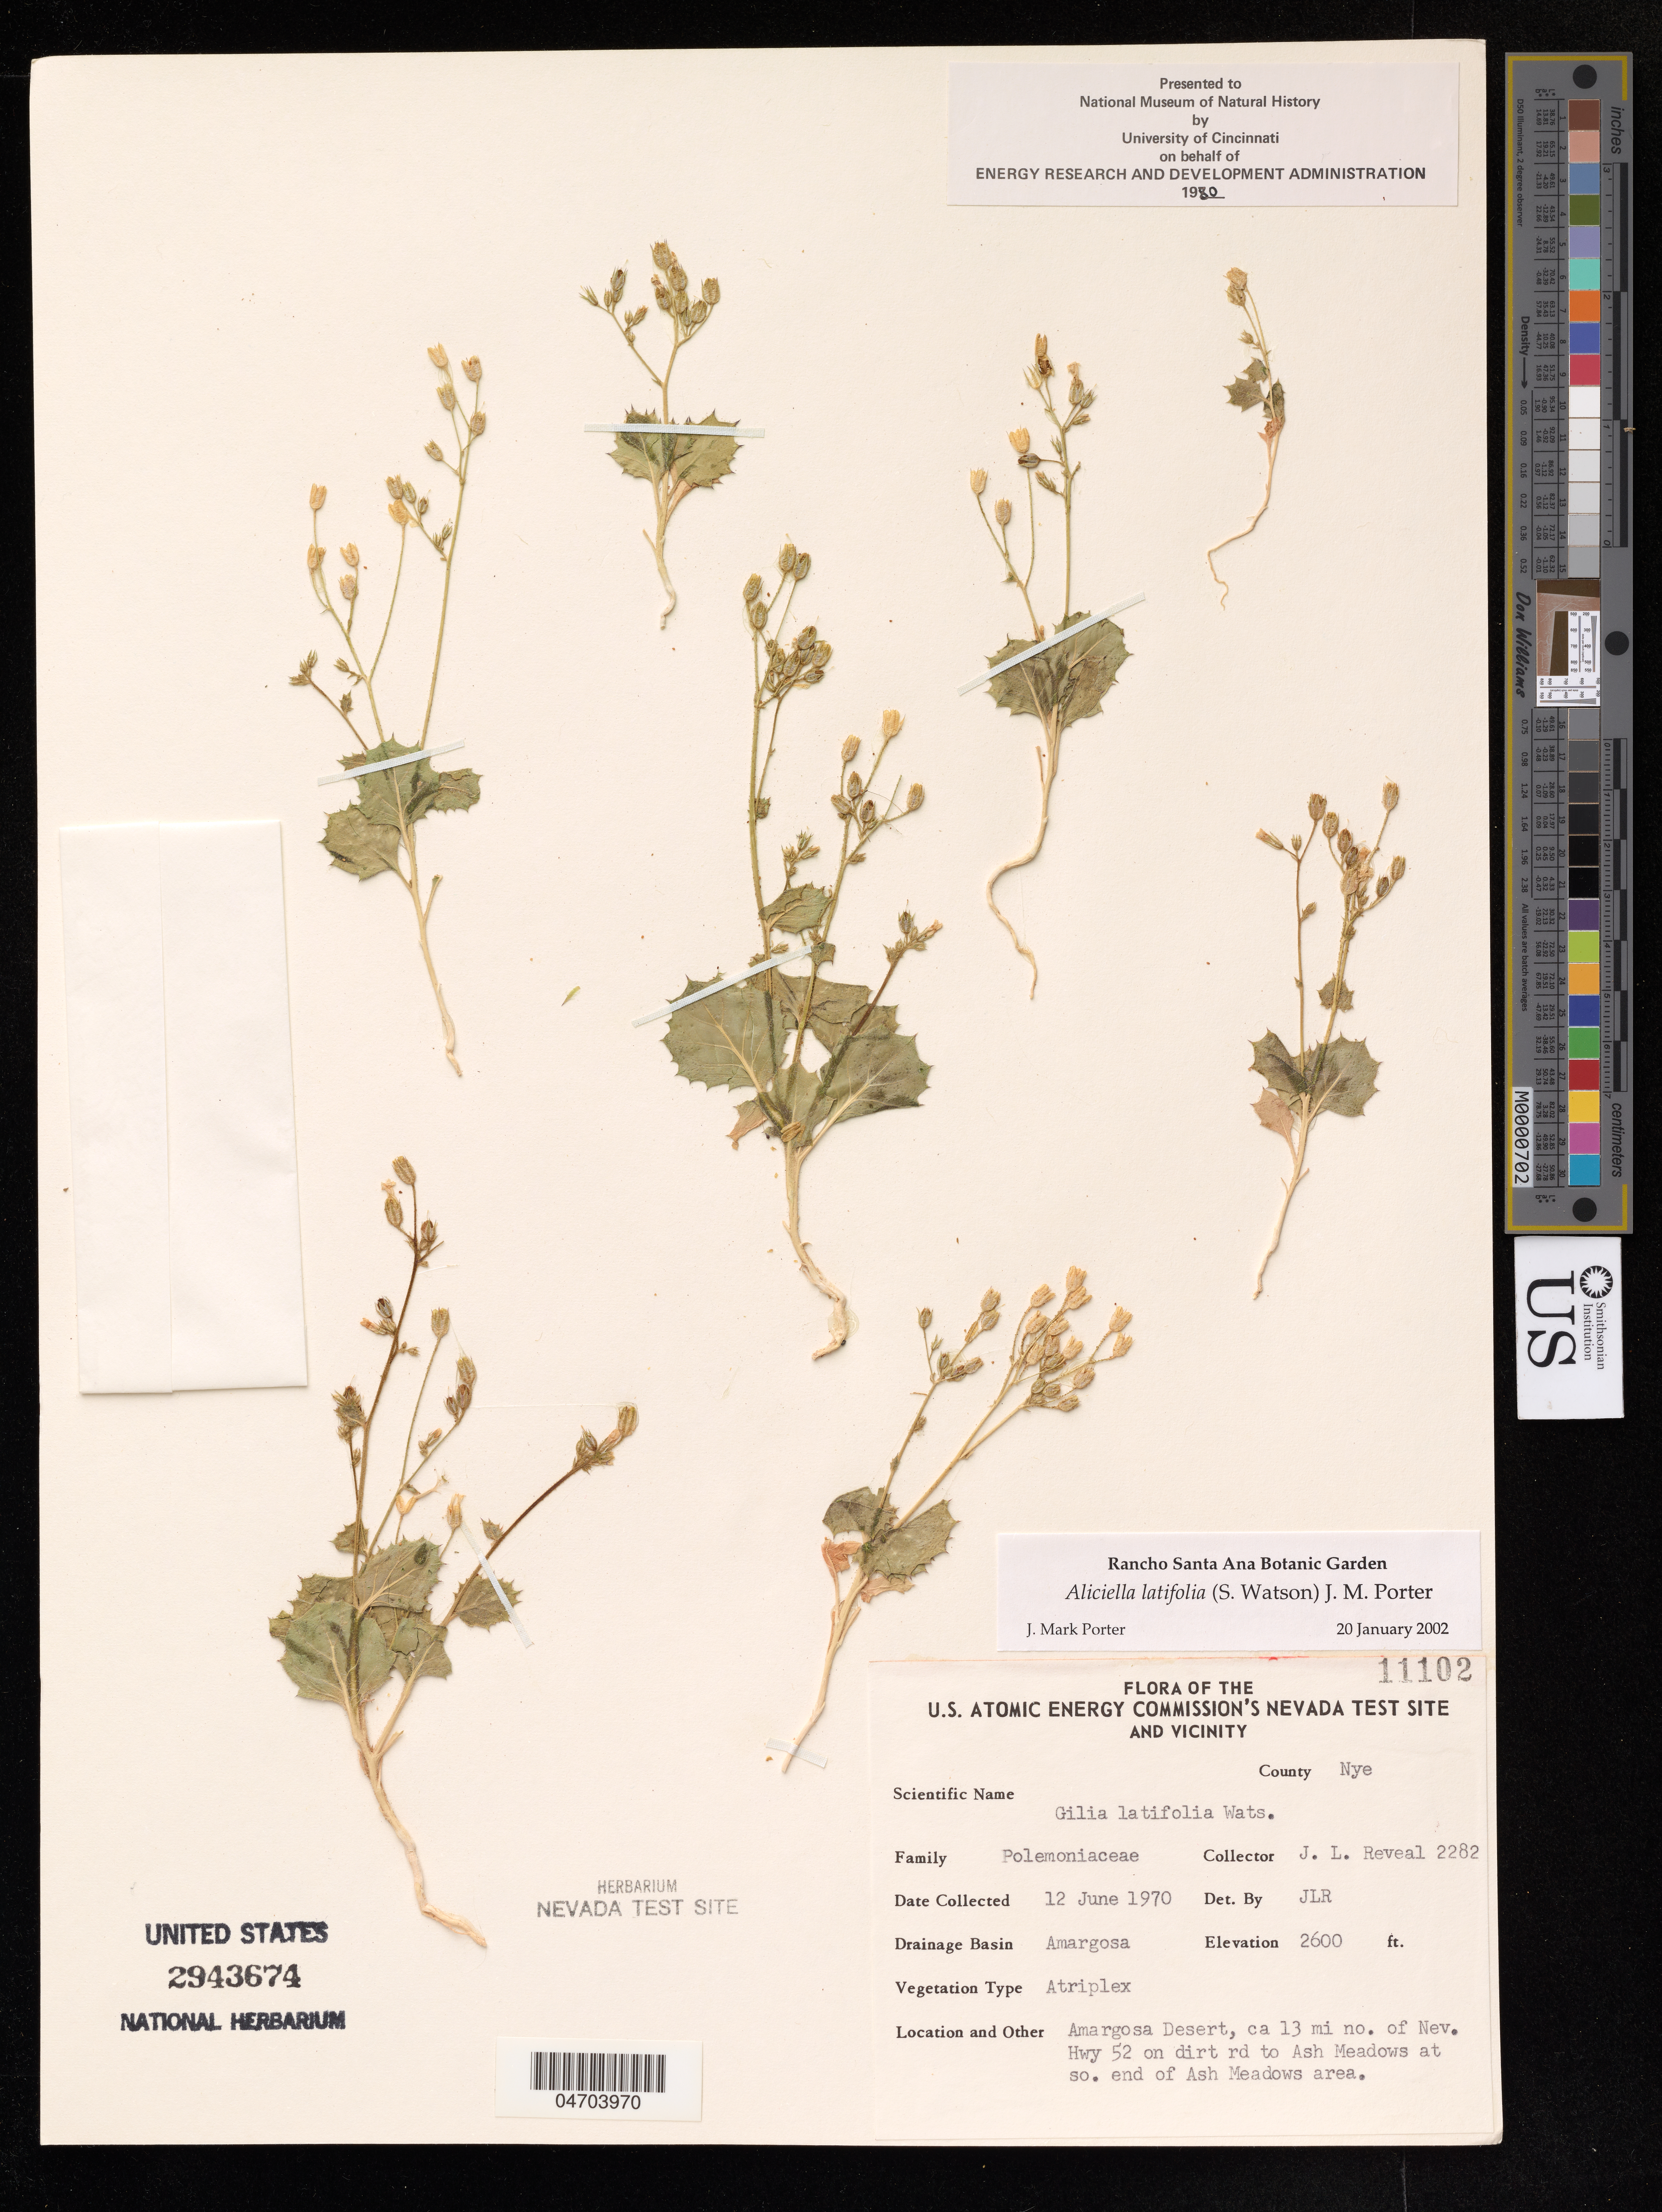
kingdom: Plantae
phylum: Tracheophyta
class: Magnoliopsida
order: Ericales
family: Polemoniaceae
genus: Aliciella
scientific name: Aliciella latifolia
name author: (S. Watson) J.M. Porter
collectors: J. Reveal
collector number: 11102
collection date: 1970-06-12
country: United States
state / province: Nevada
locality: The U. S. Atomic Energy Commision's Nevada Test Site and Vicinity. County Nye. Amargosa Desert, ca 13 mi no. of Nev. Hwy 52 on dirt rd to Ash Meadows at so. end of Ash Meadows area.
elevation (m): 8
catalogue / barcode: US 2943674